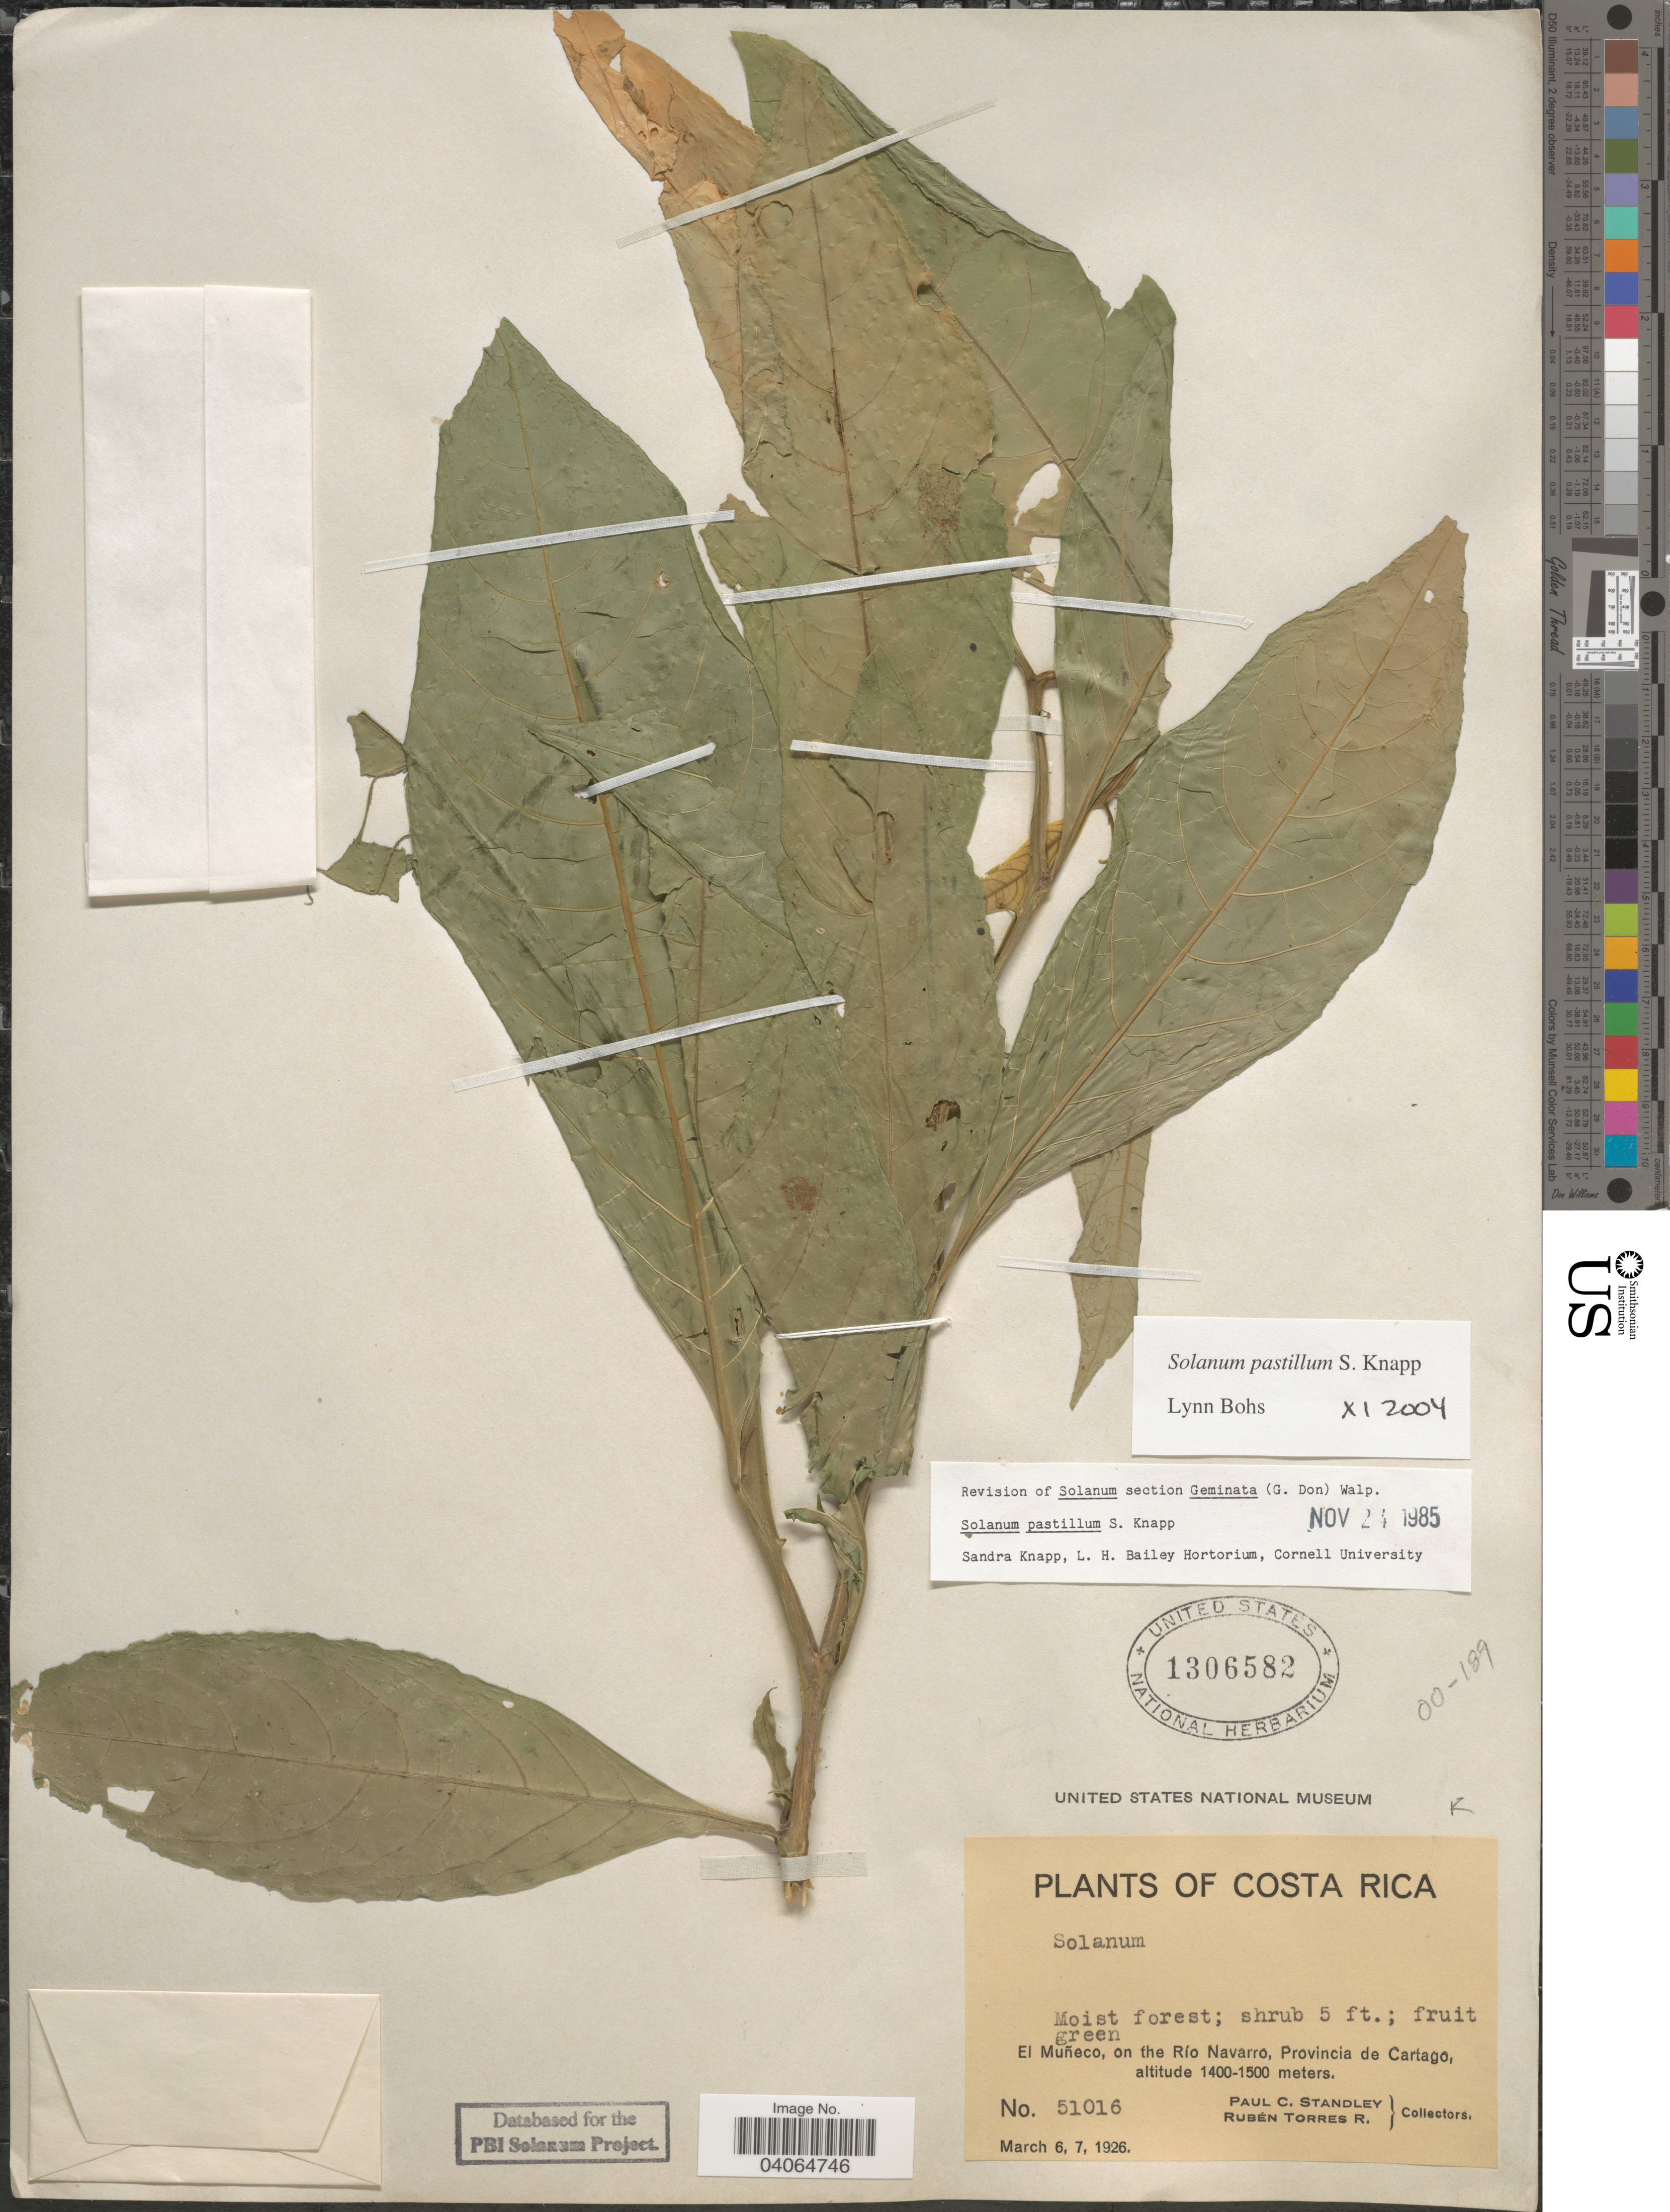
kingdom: Plantae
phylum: Tracheophyta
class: Magnoliopsida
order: Solanales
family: Solanaceae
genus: Solanum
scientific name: Solanum pastillum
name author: S. Knapp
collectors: P. C. Standley & R. Torres Rojas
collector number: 51016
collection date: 1926-03-06/1926-03-07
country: Costa Rica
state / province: Cartago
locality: El Muñeco, on the Río Navarro.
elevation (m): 1400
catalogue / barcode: US 1306582